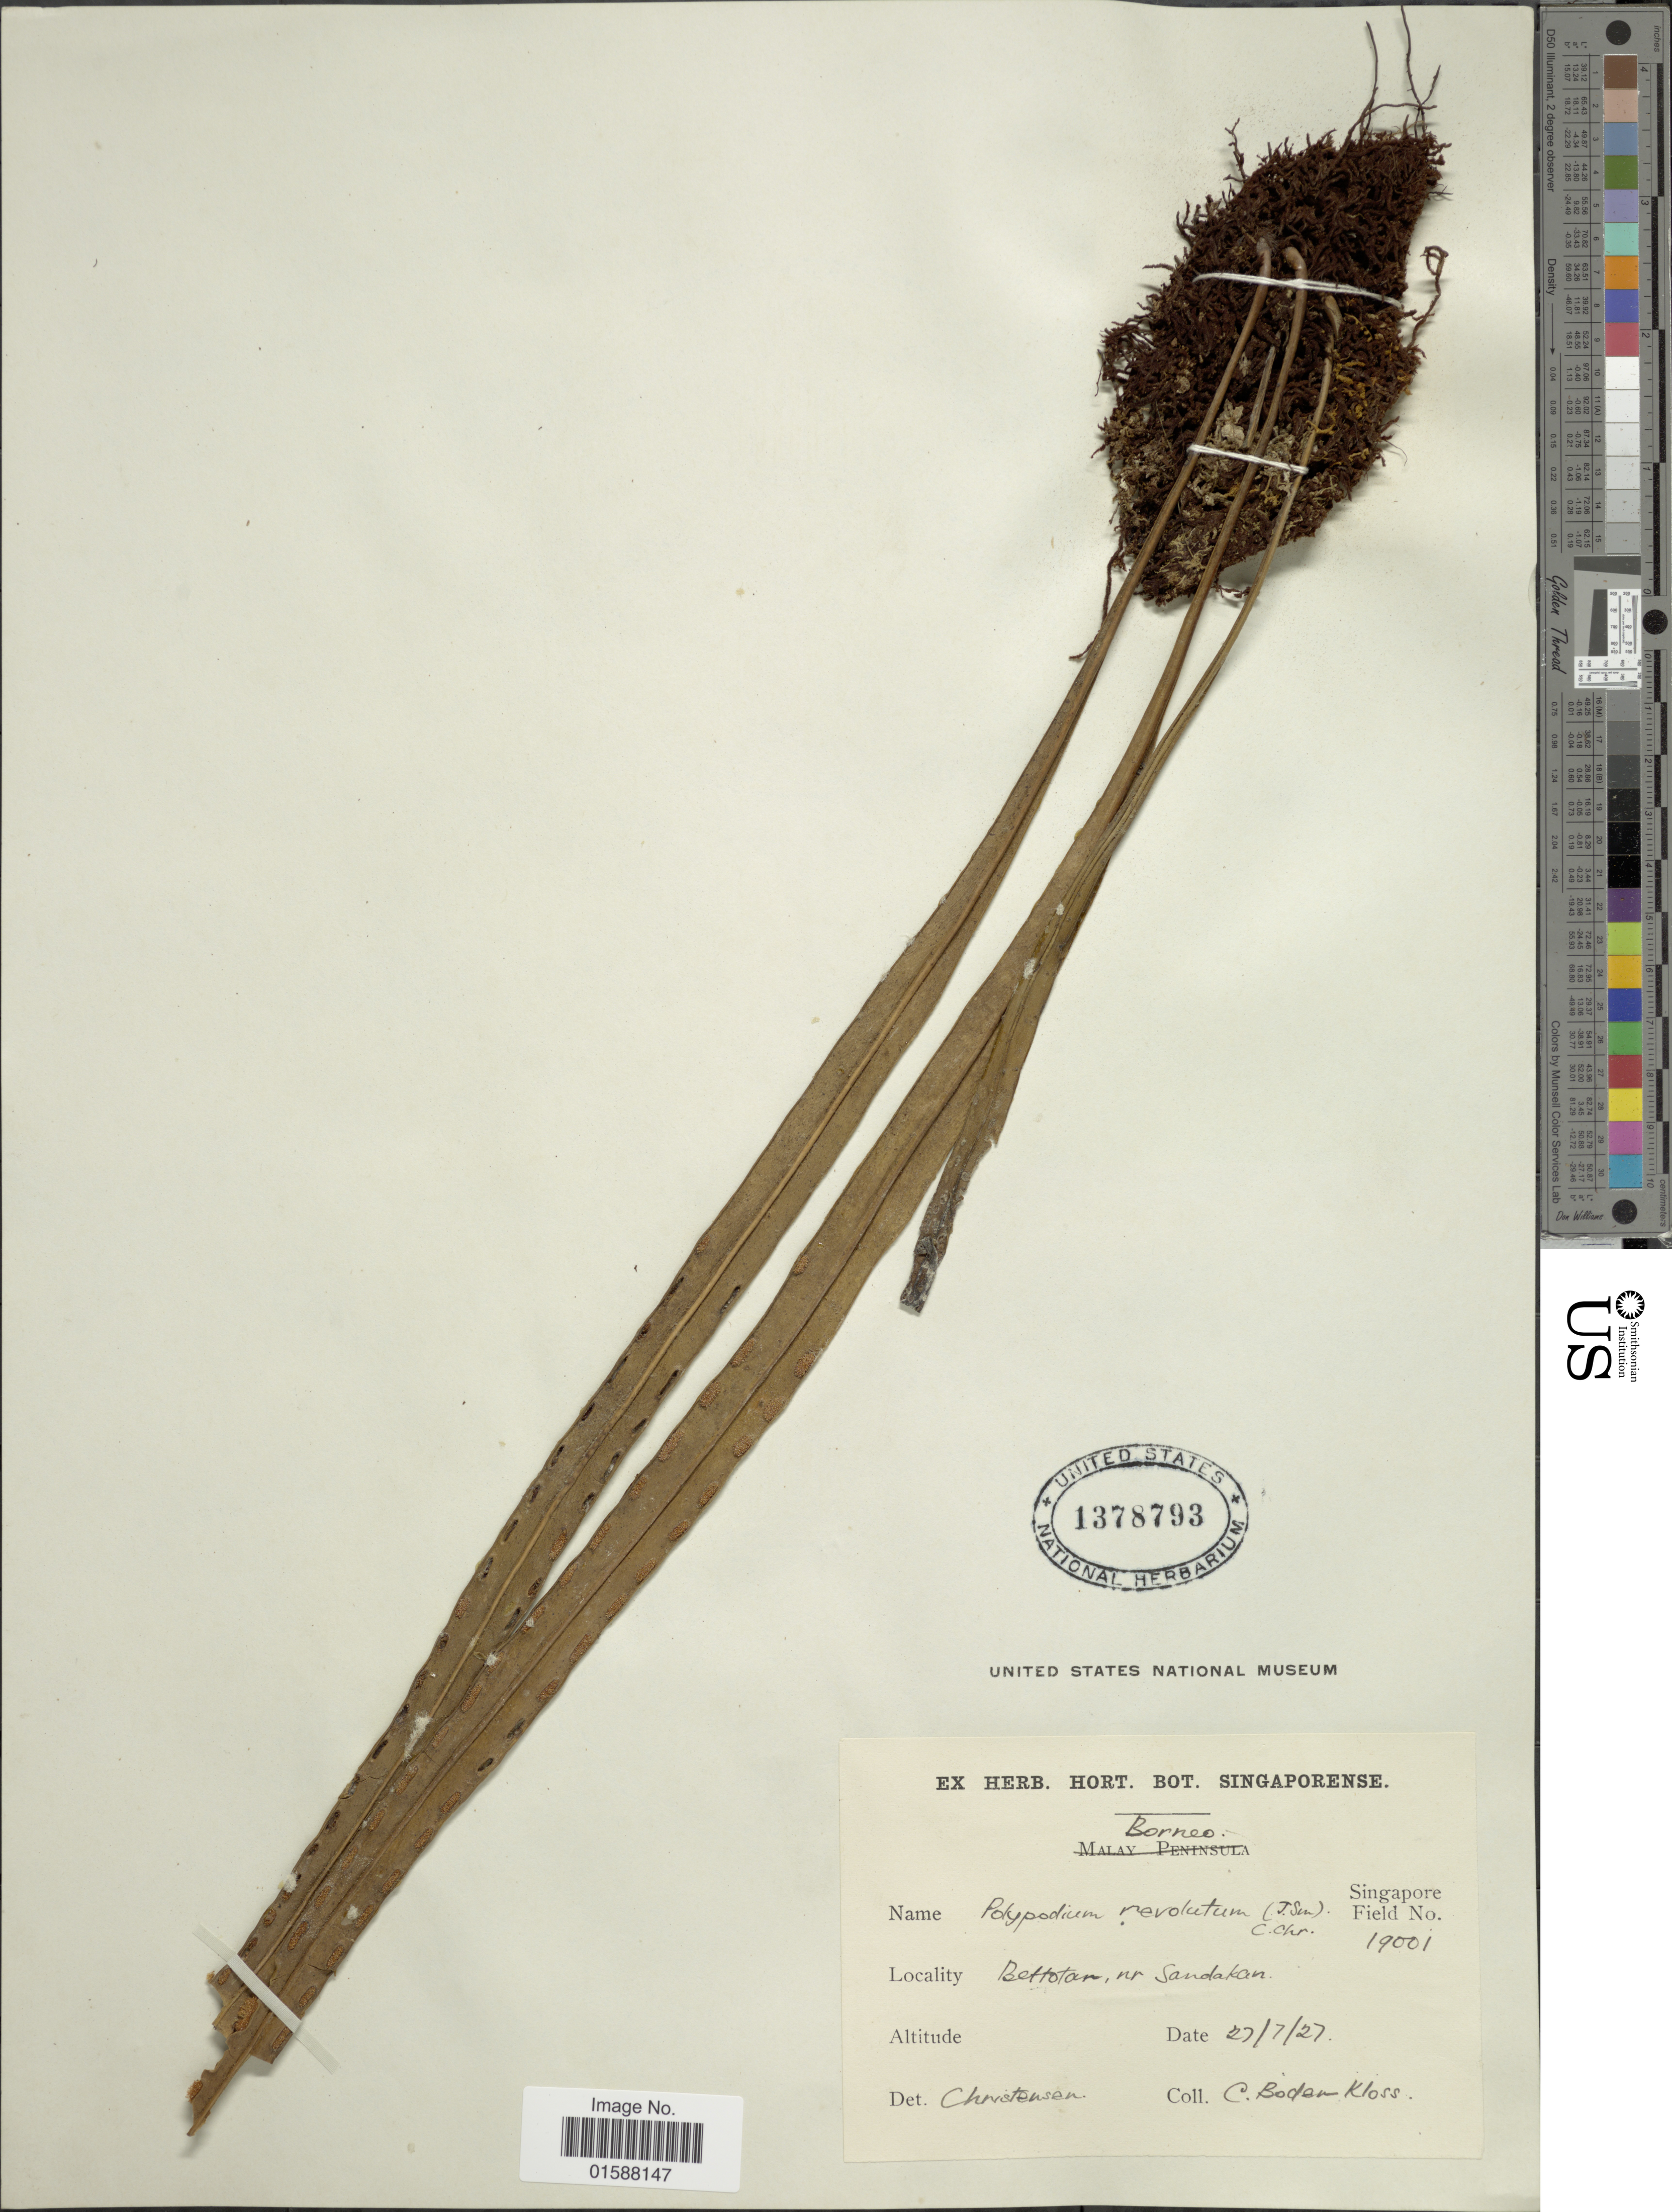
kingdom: Plantae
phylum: Tracheophyta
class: Polypodiopsida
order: Polypodiales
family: Polypodiaceae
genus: Lepisorus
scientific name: Lepisorus longifolius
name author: (Blume) Holttum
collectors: C. Boden-Kloss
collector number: Singapore Field 19001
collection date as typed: Transcribed d/m/y: 27/7/27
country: Malaysia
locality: Borneo. Bettotan, nr Sandakan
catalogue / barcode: US 1378793